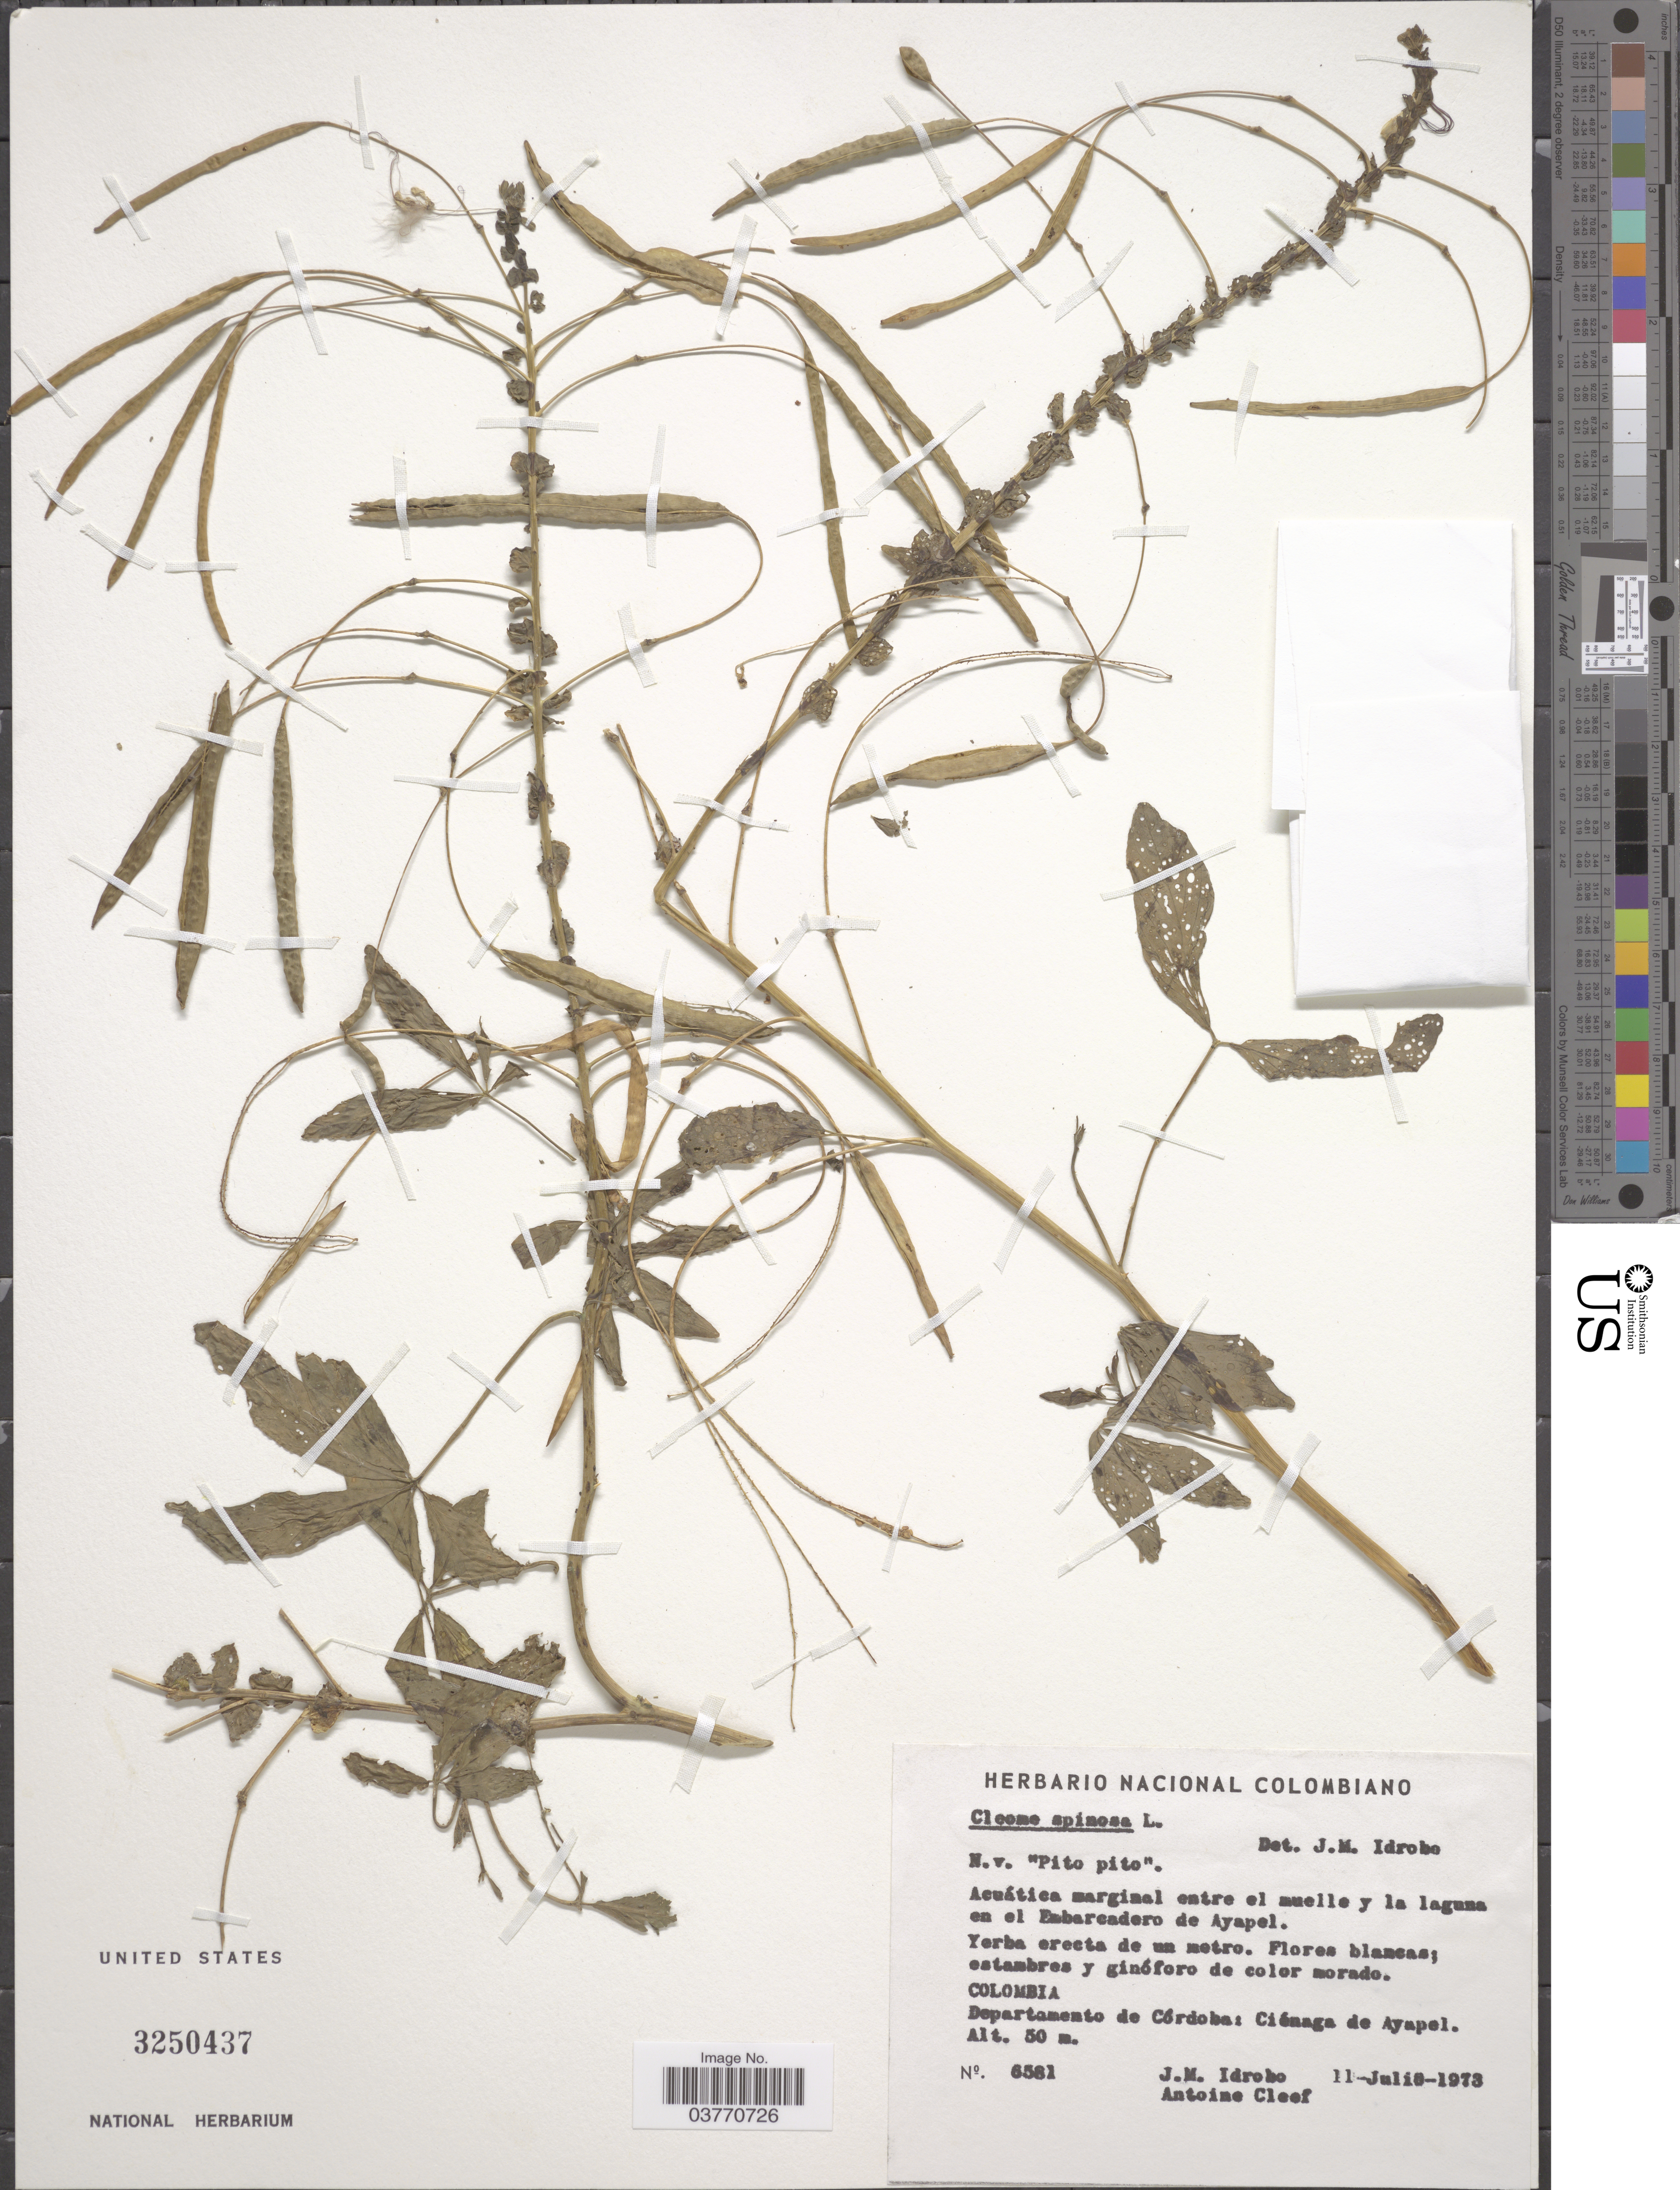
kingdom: Plantae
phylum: Tracheophyta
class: Magnoliopsida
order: Brassicales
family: Cleomaceae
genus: Tarenaya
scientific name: Tarenaya spinosa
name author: (Jacq.) Raf.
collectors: J. M. Idrobo & A. M. Cleef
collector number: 6581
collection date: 1973-07-11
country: Colombia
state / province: Córdoba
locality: Acuática marginal entre el muelle y la laguna en el Embarcadero de Ayapel. Departamento de Córdoba: Ciénaga de Ayupel.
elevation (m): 50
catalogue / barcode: US 3250437